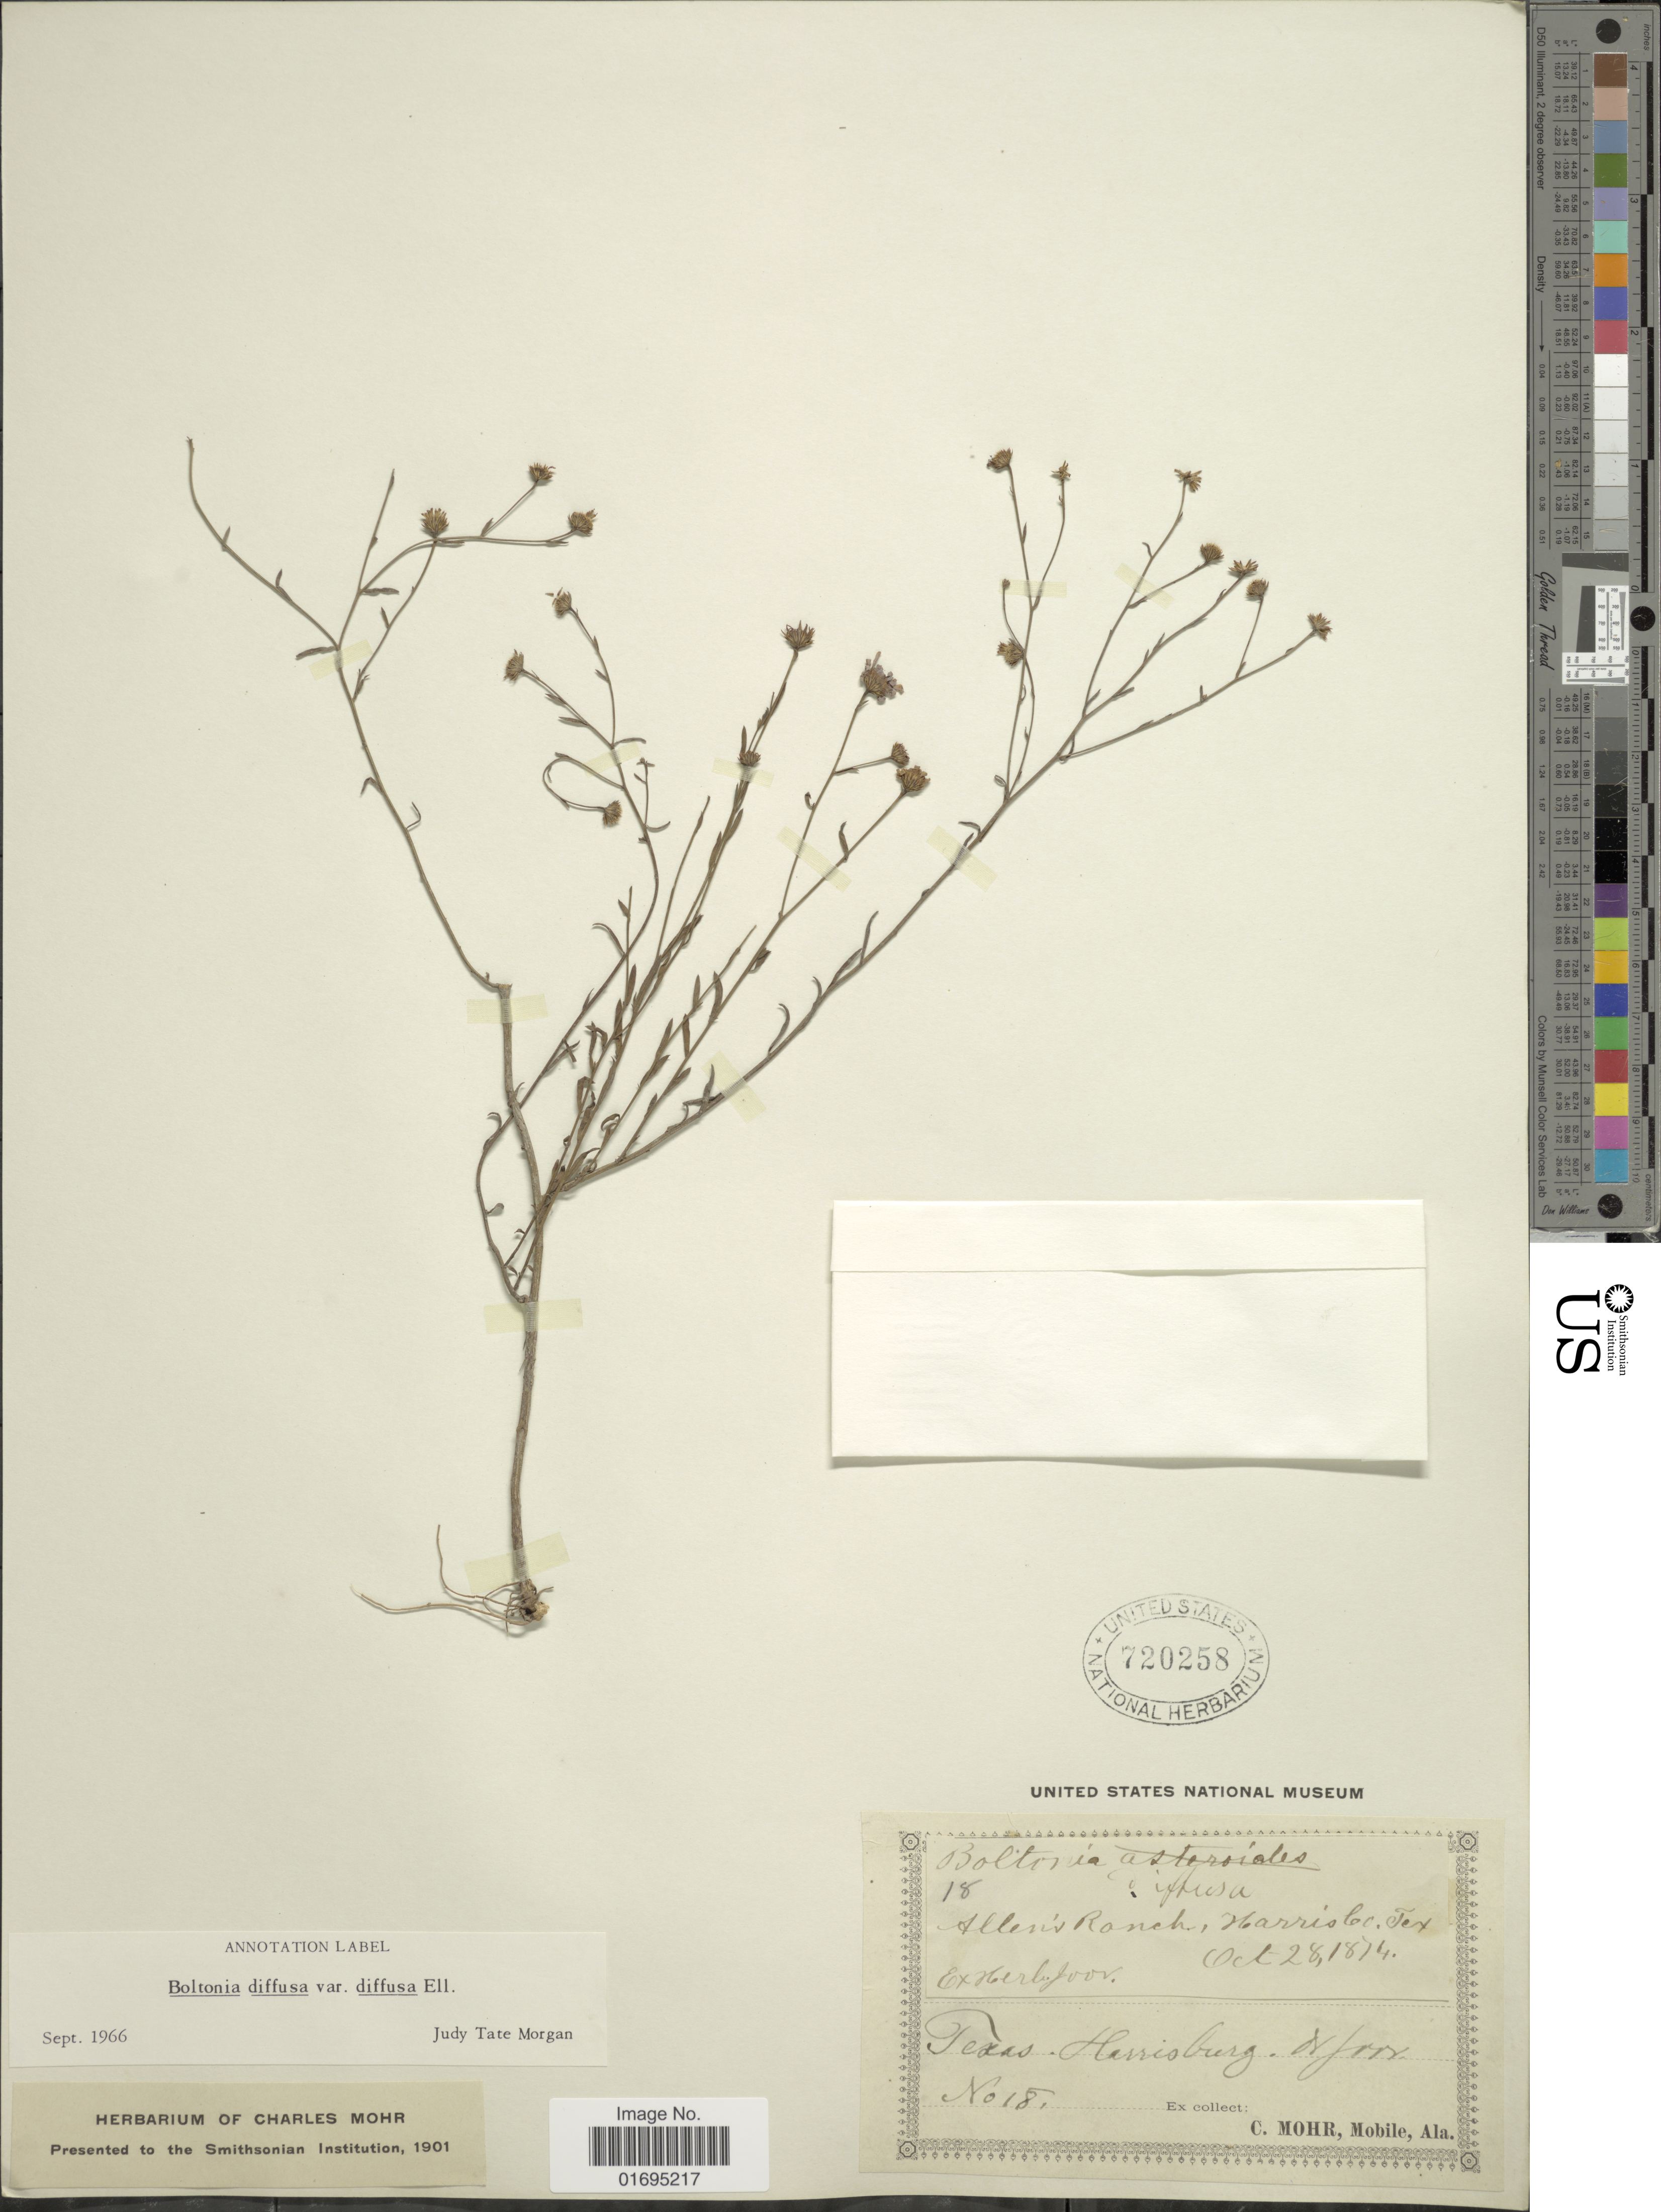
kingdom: Plantae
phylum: Tracheophyta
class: Magnoliopsida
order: Asterales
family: Asteraceae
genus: Boltonia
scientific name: Boltonia diffusa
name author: Elliott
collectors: C. T. Mohr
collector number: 18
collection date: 1874-10-28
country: United States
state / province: Texas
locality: Allen's Ranch, Harris Co. Harrisburg, Texas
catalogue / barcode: US 720258